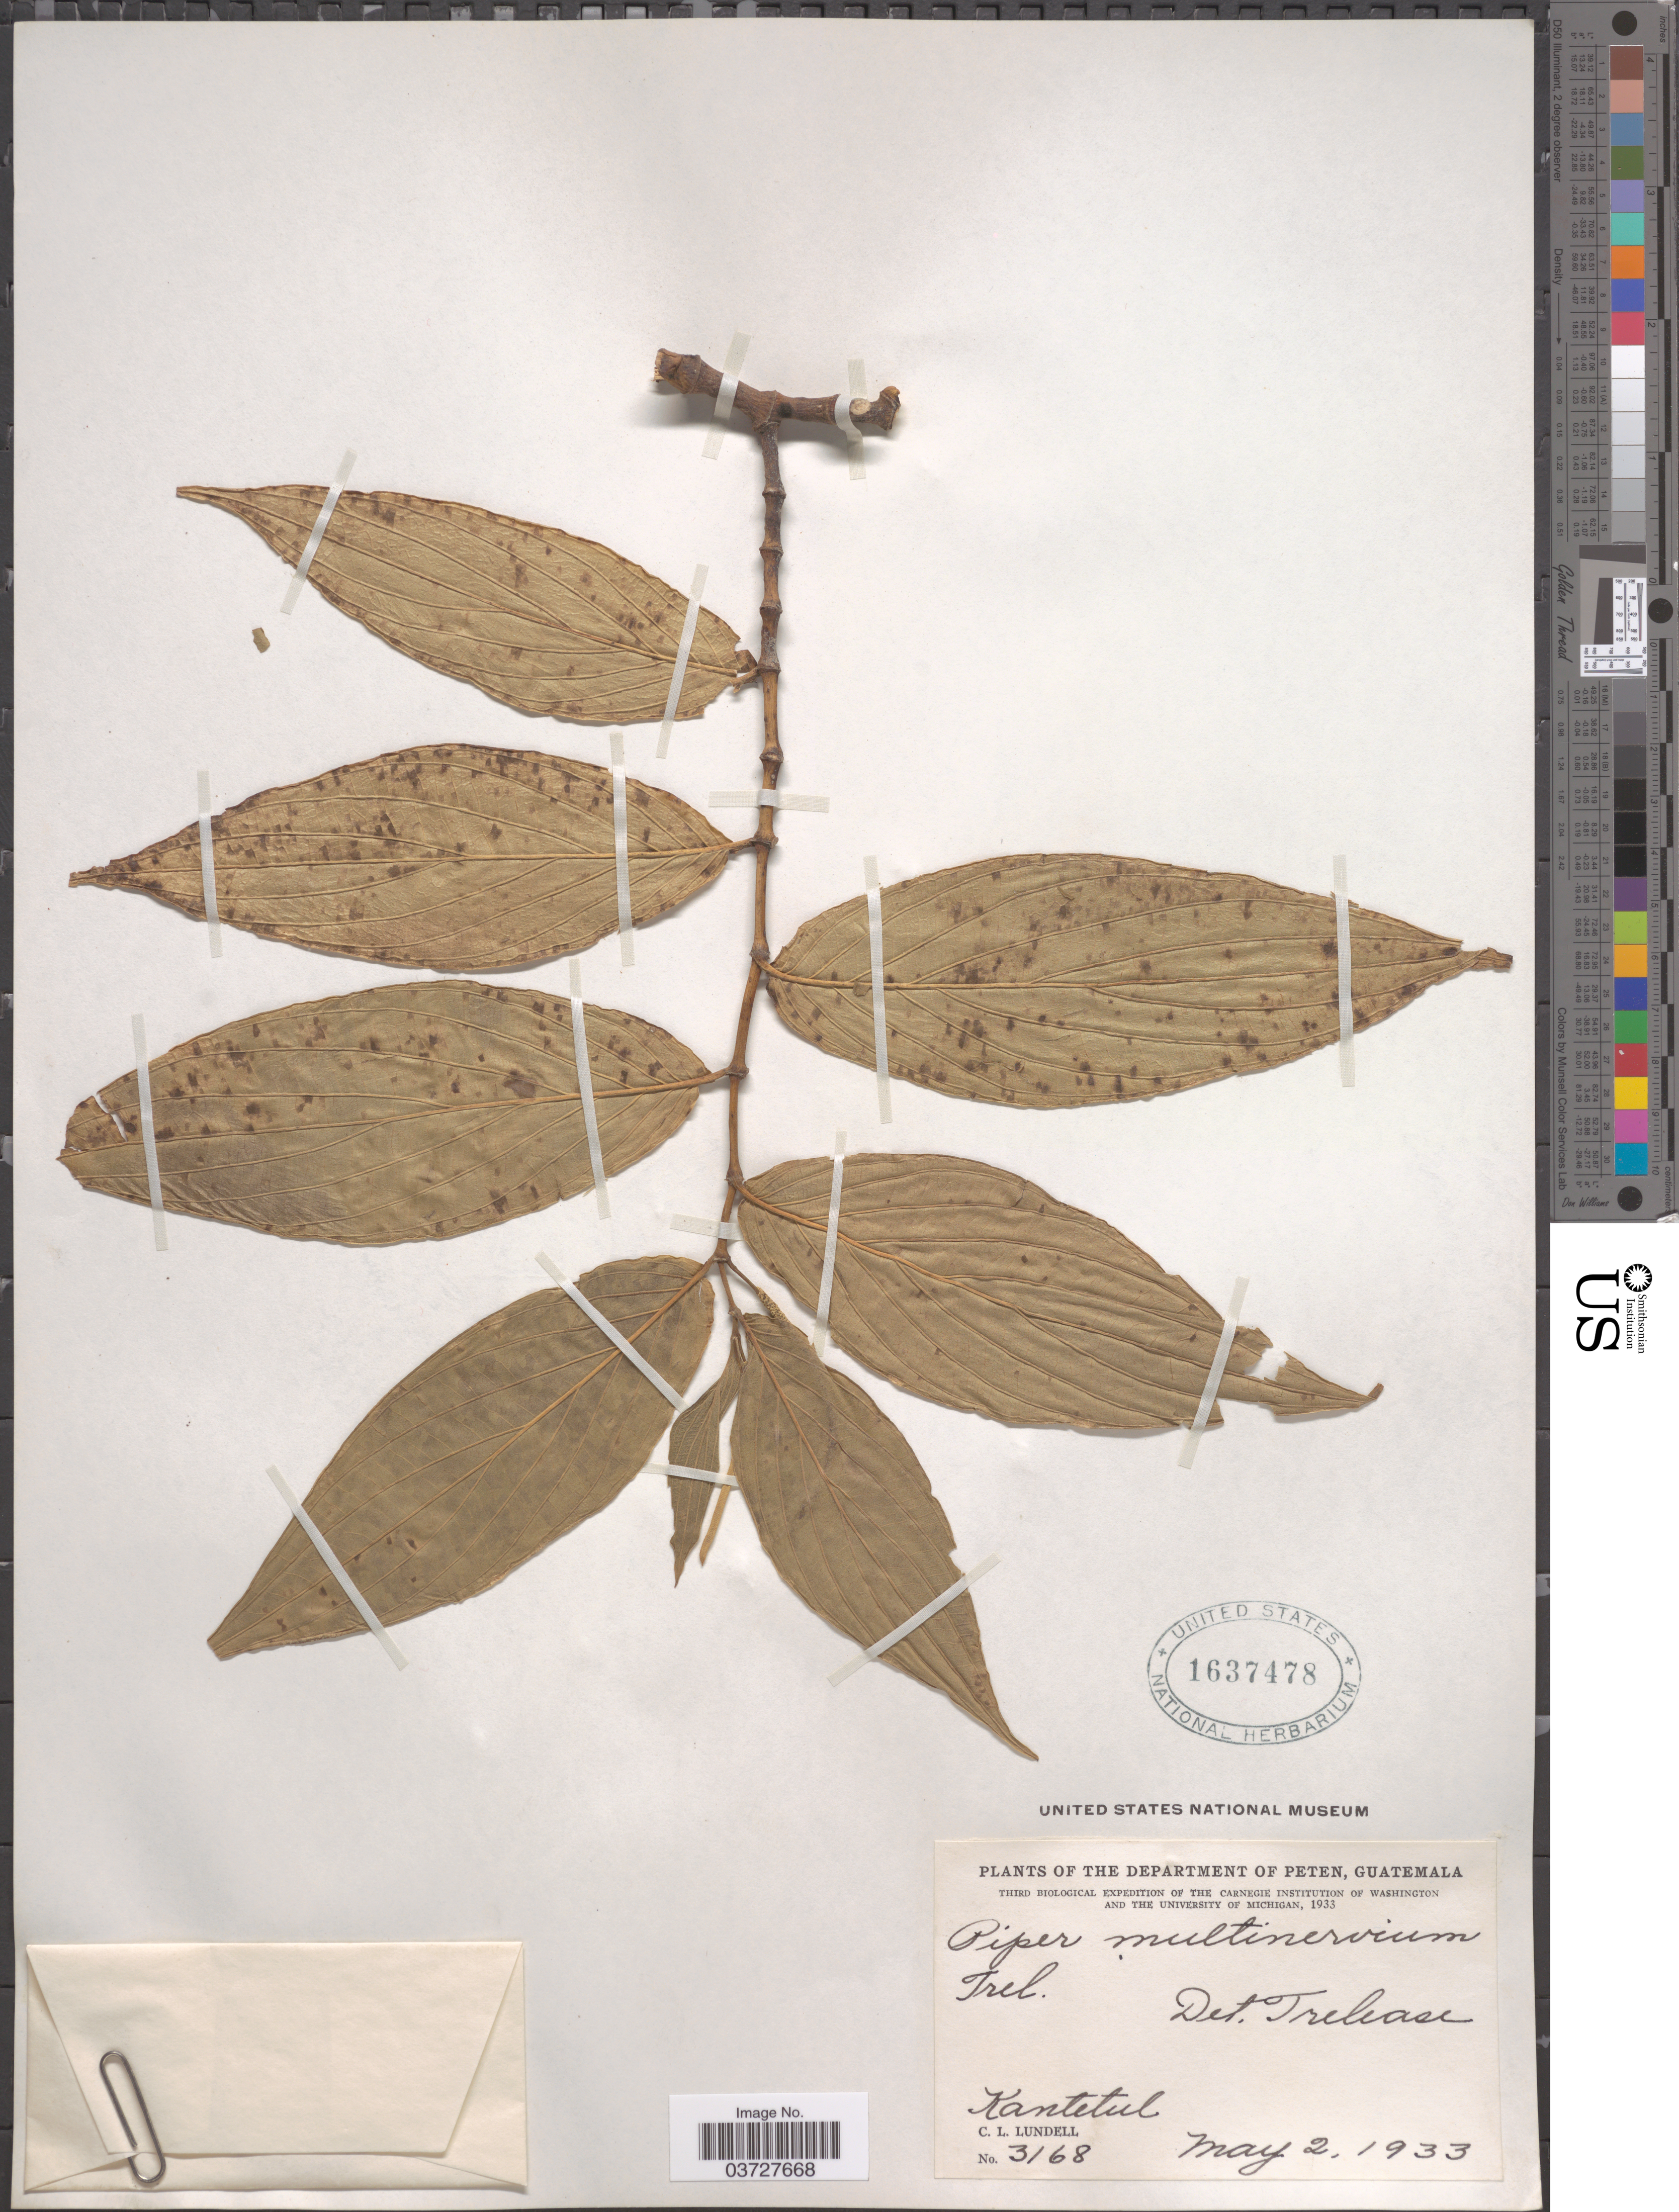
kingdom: Plantae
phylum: Tracheophyta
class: Magnoliopsida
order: Piperales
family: Piperaceae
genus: Piper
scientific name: Piper multinervium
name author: M. Martens & Galeotti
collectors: C. L. Lundell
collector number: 3168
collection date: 1933-05-02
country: Guatemala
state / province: El Peten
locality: Department of Peten. Kantetul.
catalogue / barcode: US 1637478